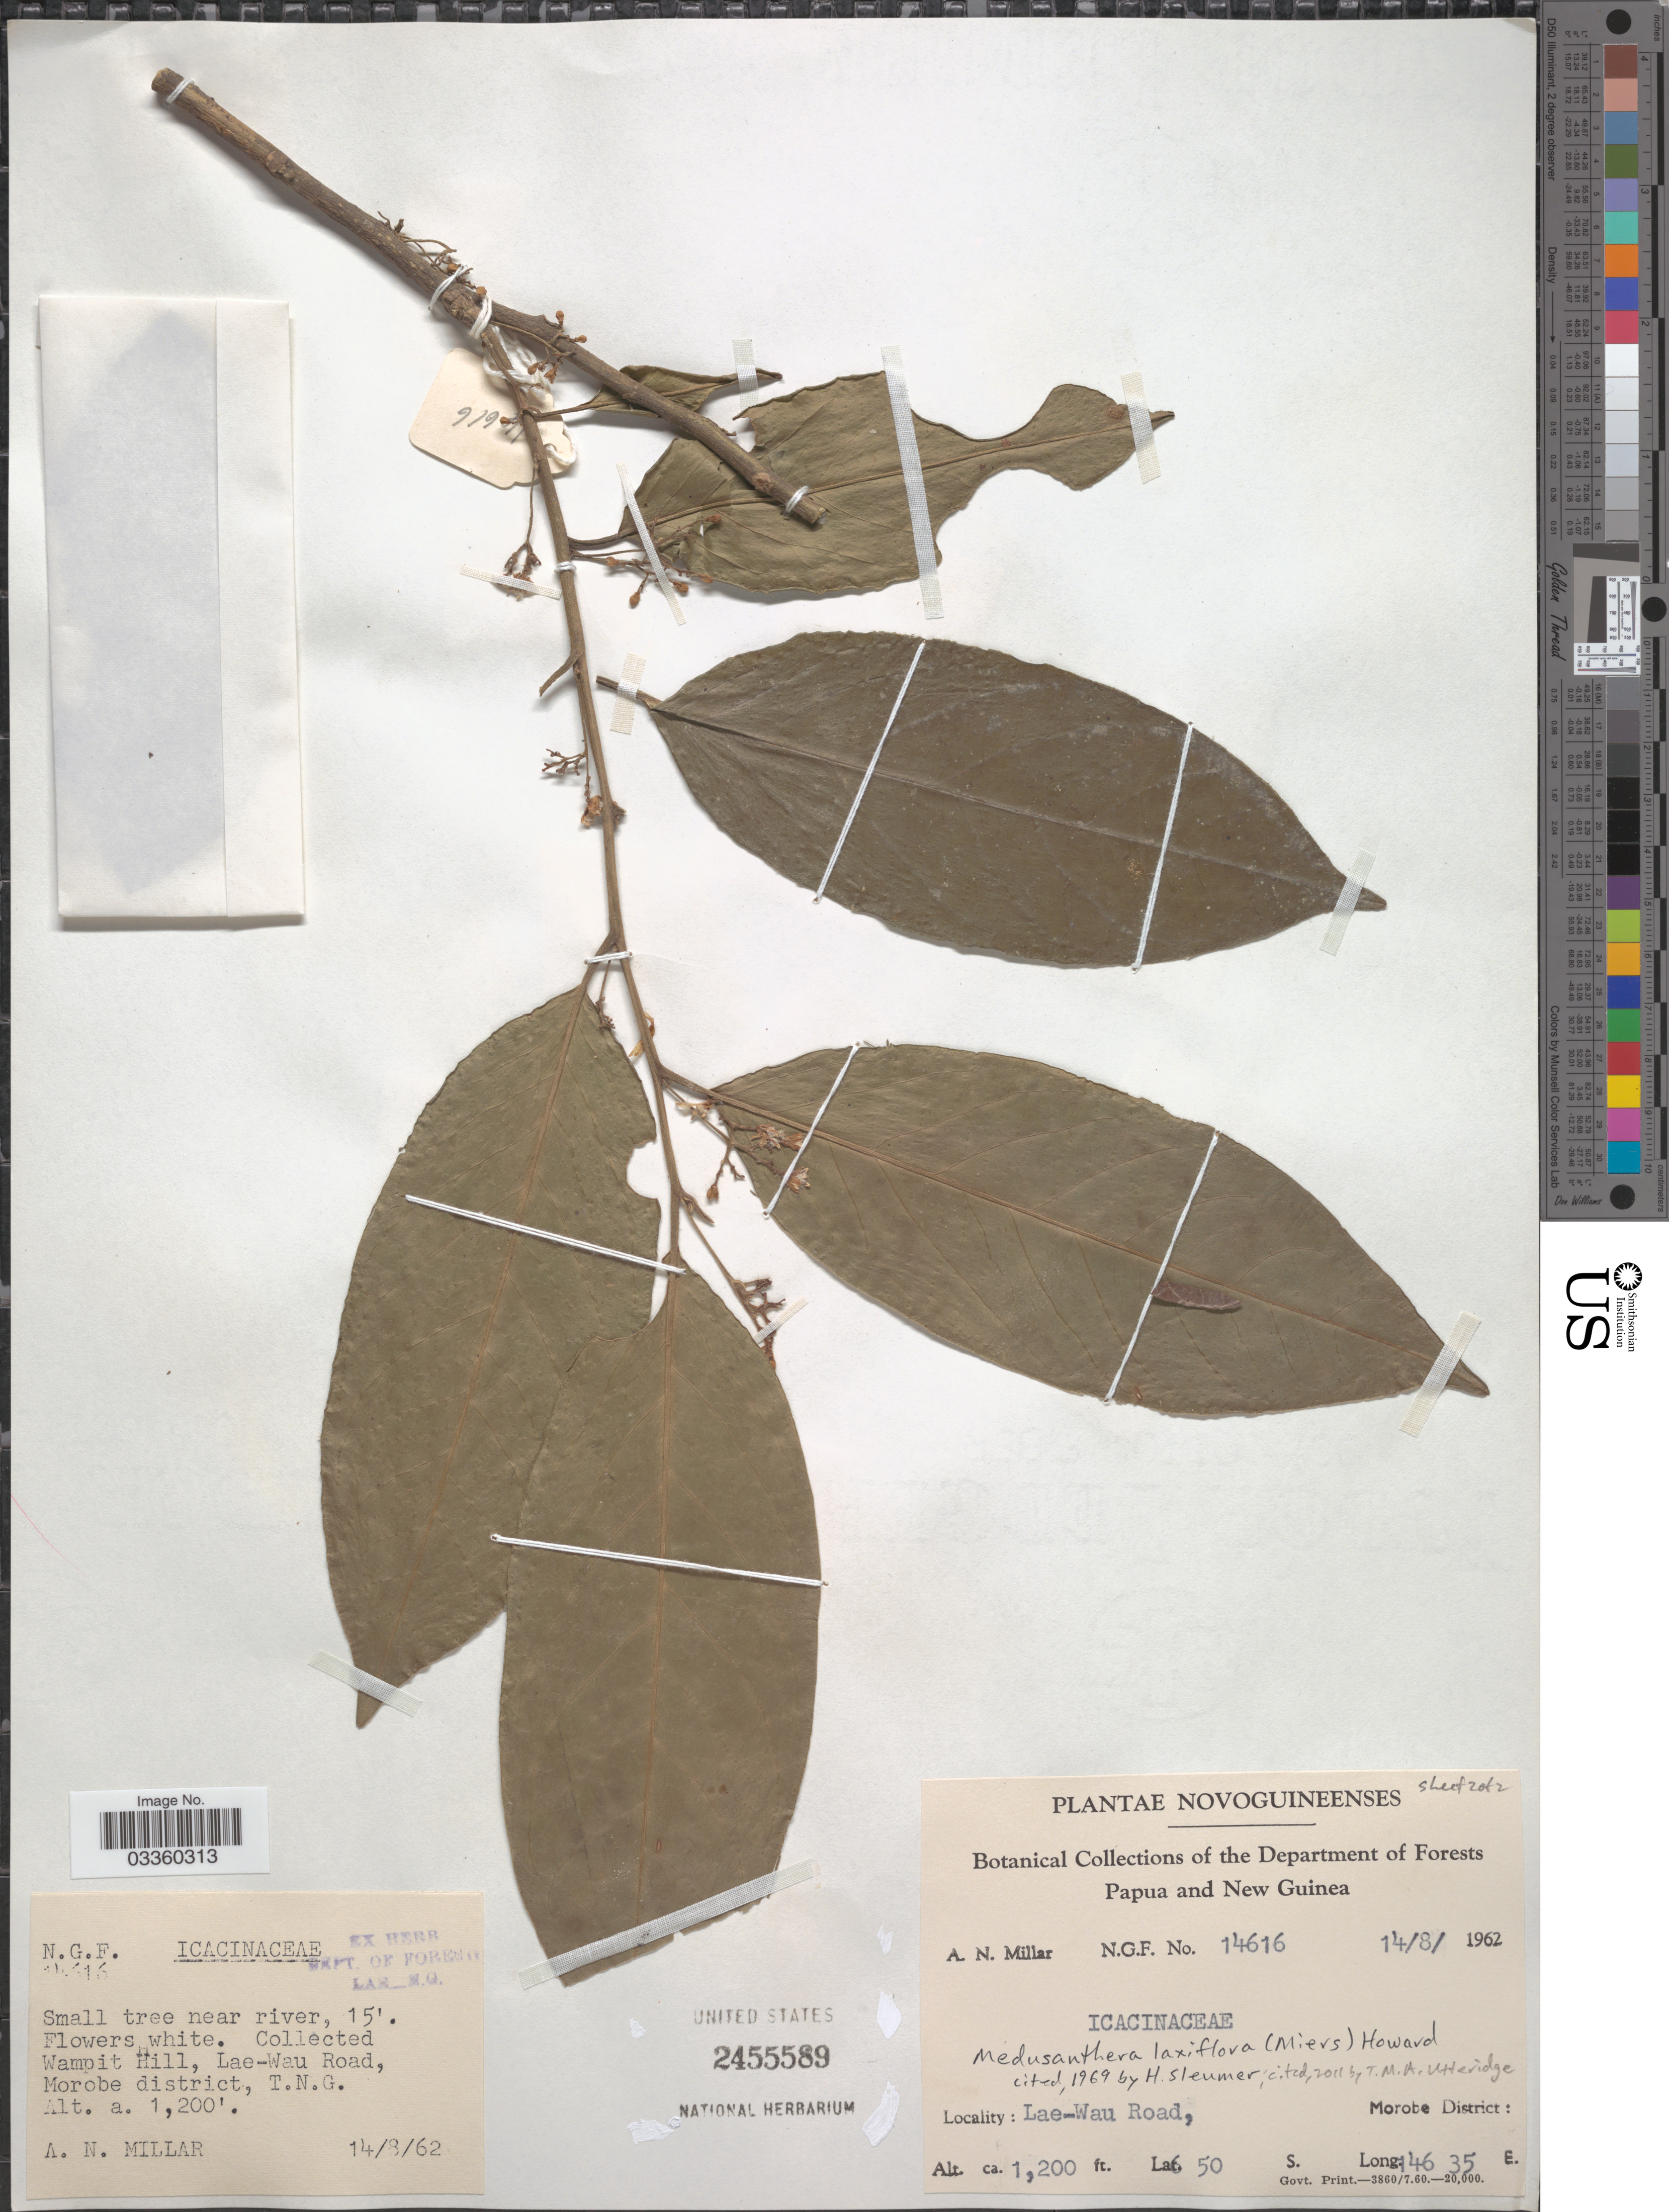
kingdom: Plantae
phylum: Tracheophyta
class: Magnoliopsida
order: Cardiopteridales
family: Stemonuraceae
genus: Medusanthera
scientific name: Medusanthera laxiflora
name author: (Miers) R.A. Howard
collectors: A. Millar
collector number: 14616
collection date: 1962-08-14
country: Papua New Guinea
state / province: Morobe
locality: Novoguineenses. Wampit Hill, Lae-Wau Road, Morobe district, T.N.G.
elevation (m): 366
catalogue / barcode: US 2455589